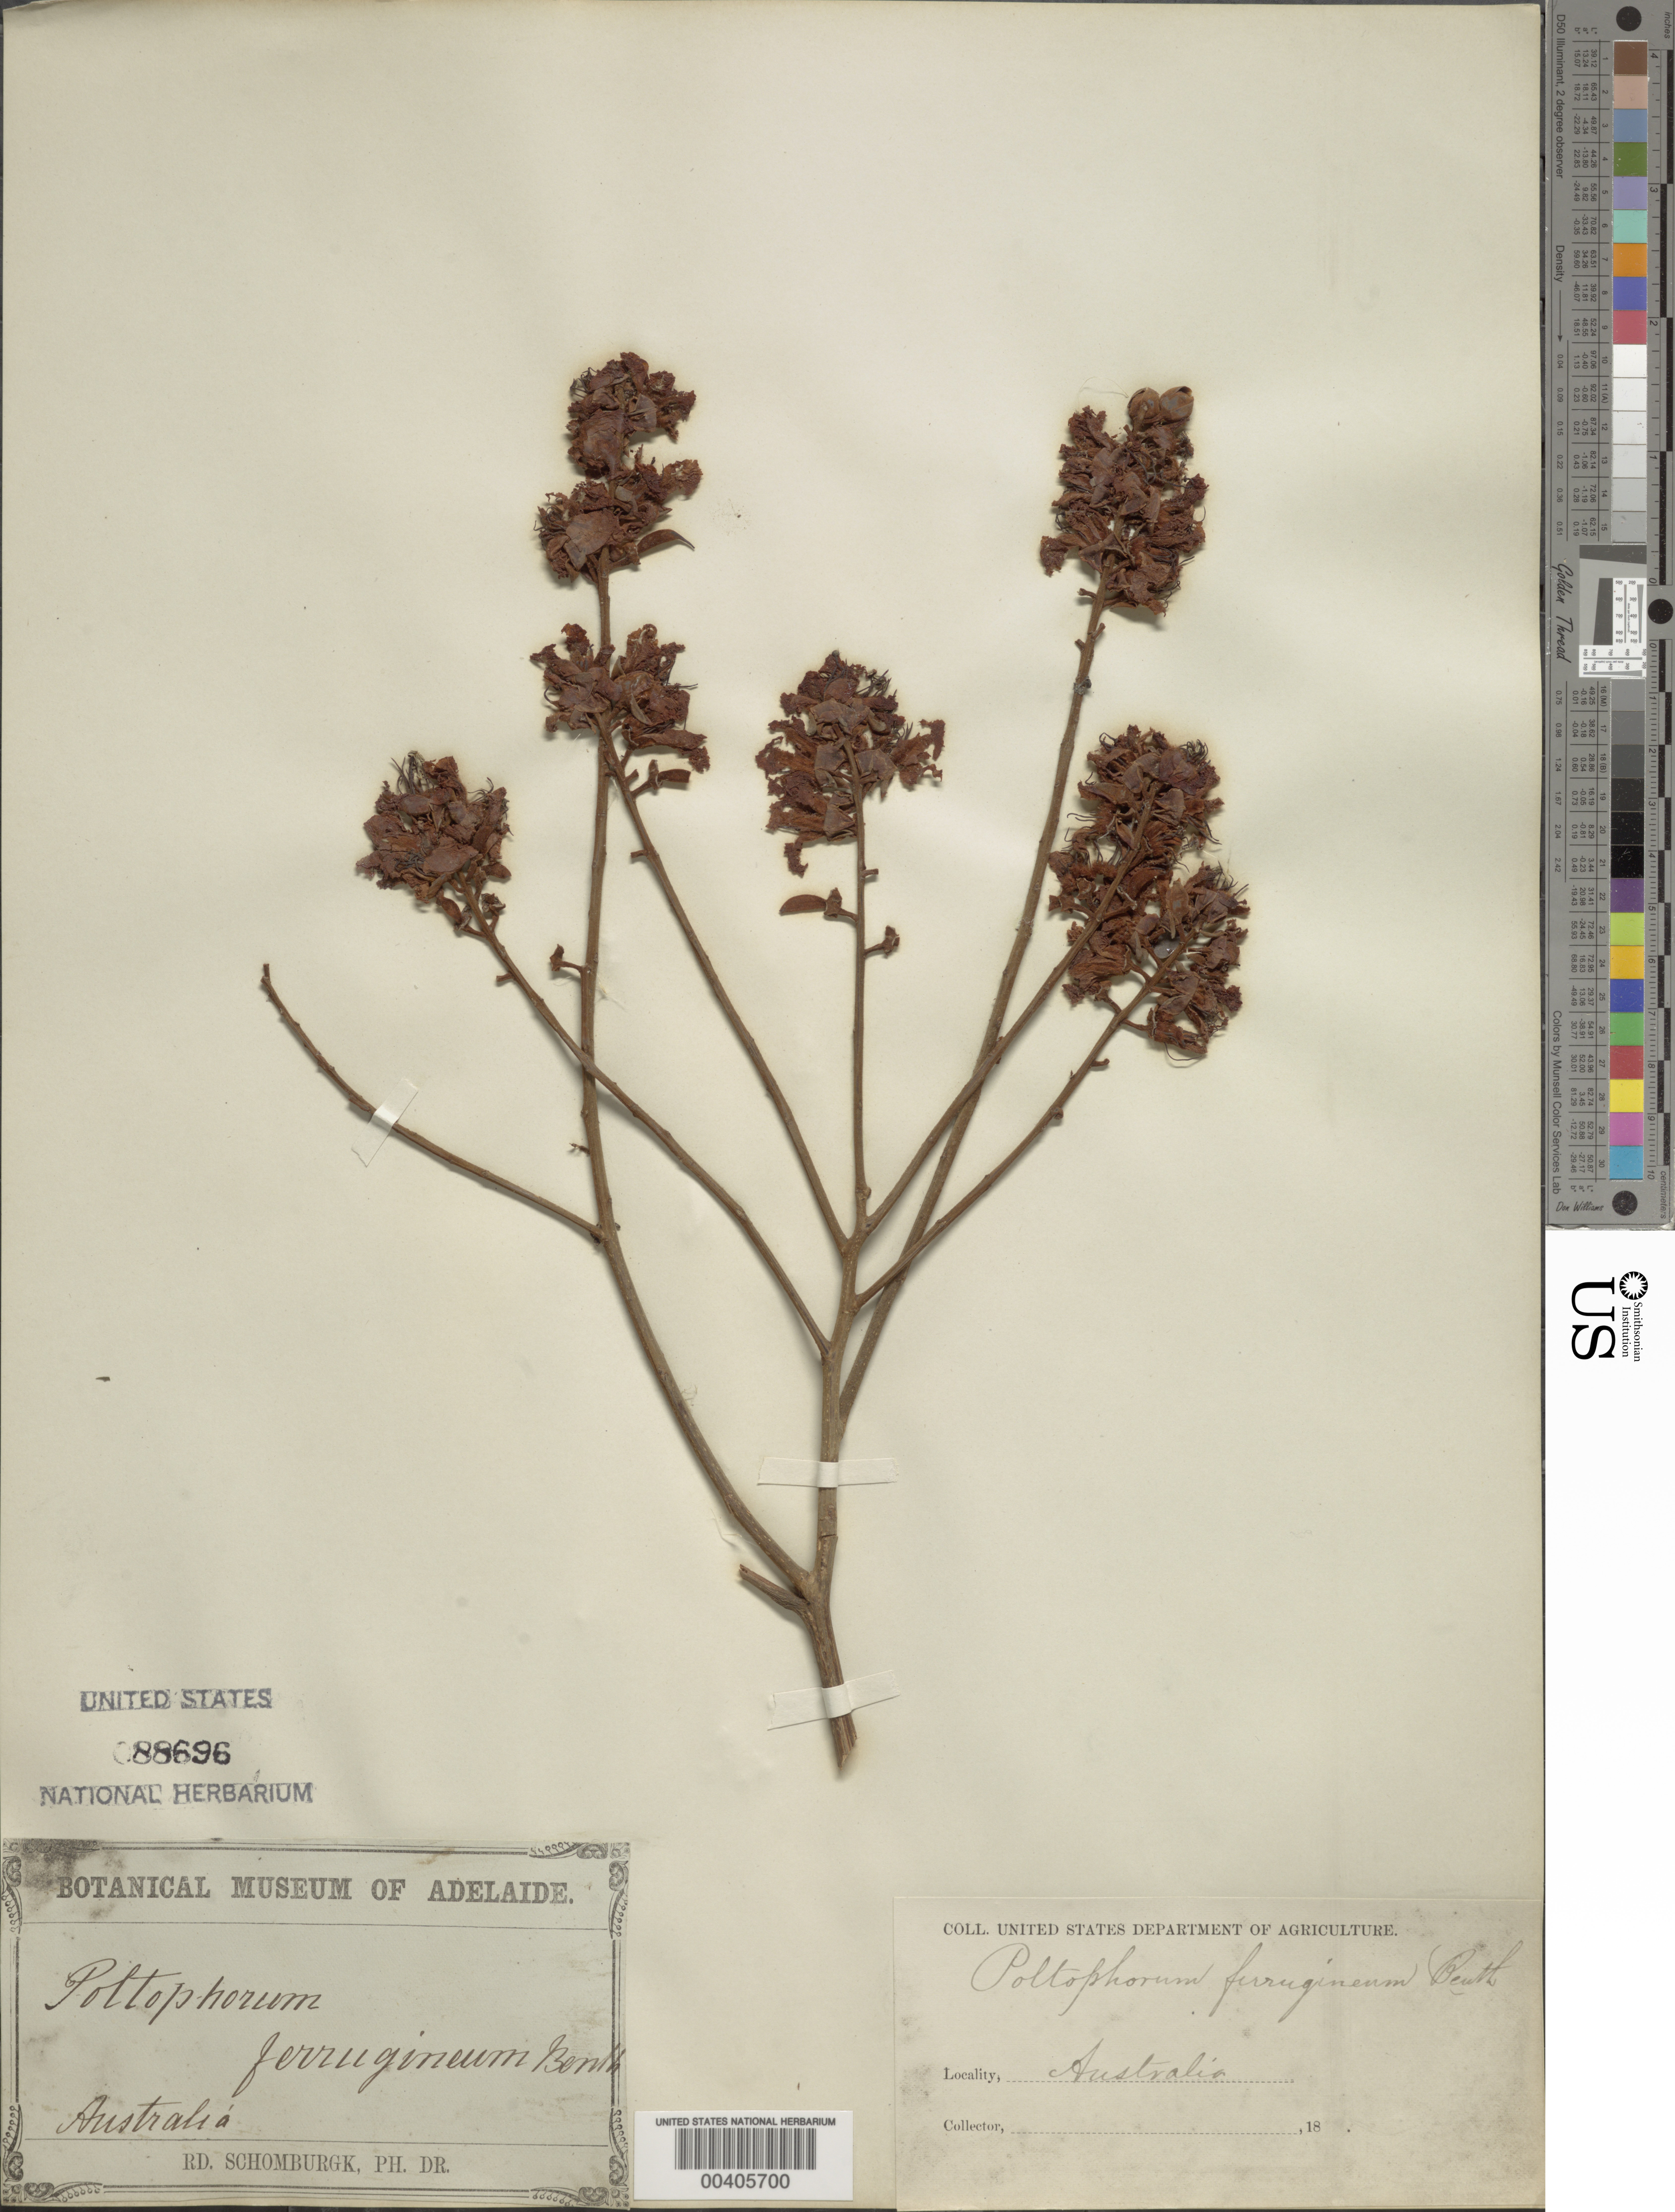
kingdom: Plantae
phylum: Tracheophyta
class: Magnoliopsida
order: Fabales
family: Fabaceae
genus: Peltophorum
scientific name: Peltophorum pterocarpum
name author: (DC.) Backer ex K. Heyne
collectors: M. R. Schomburgk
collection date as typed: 18--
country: Australia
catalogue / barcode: US 88696